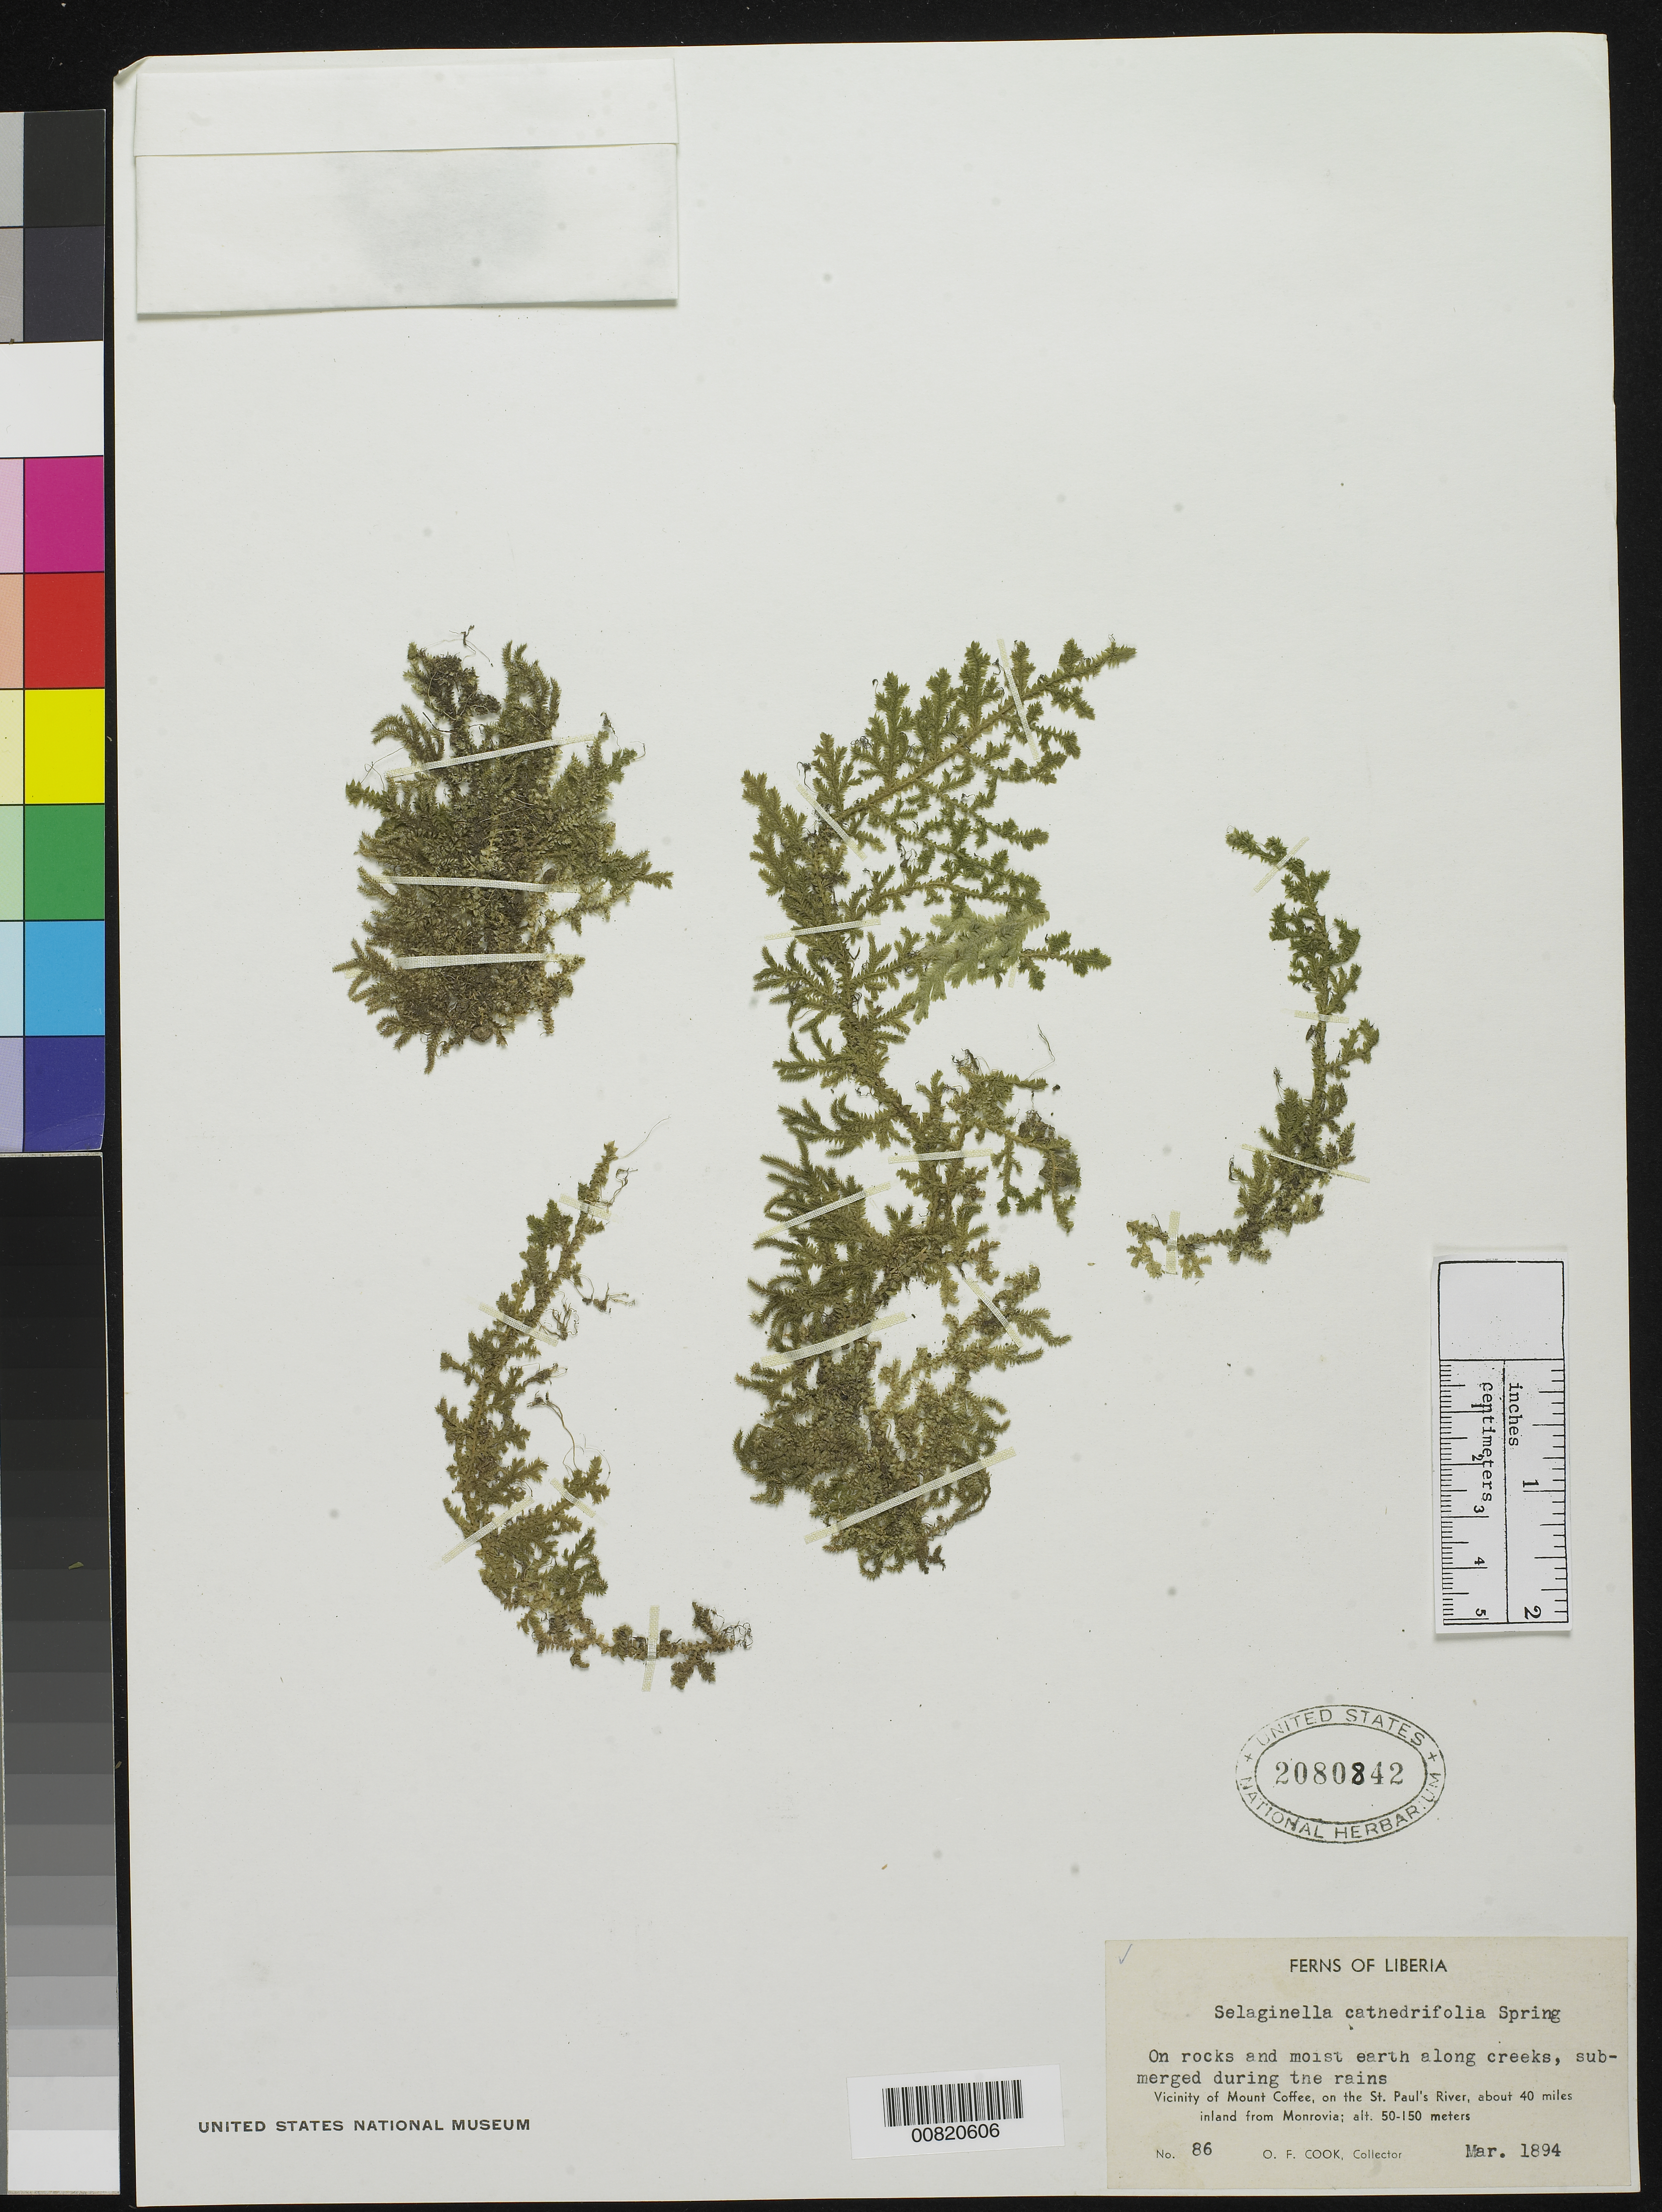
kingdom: Plantae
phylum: Tracheophyta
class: Lycopodiopsida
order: Selaginellales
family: Selaginellaceae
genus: Selaginella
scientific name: Selaginella cathedrifolia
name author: Spring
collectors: O. F. Cook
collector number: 86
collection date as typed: Mar 1894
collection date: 1894-03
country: Liberia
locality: Vicinity of Mt. Coffee, on the St. Paul's River, about 40 miles inland from Monrovia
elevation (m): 50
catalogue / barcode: US 2080842